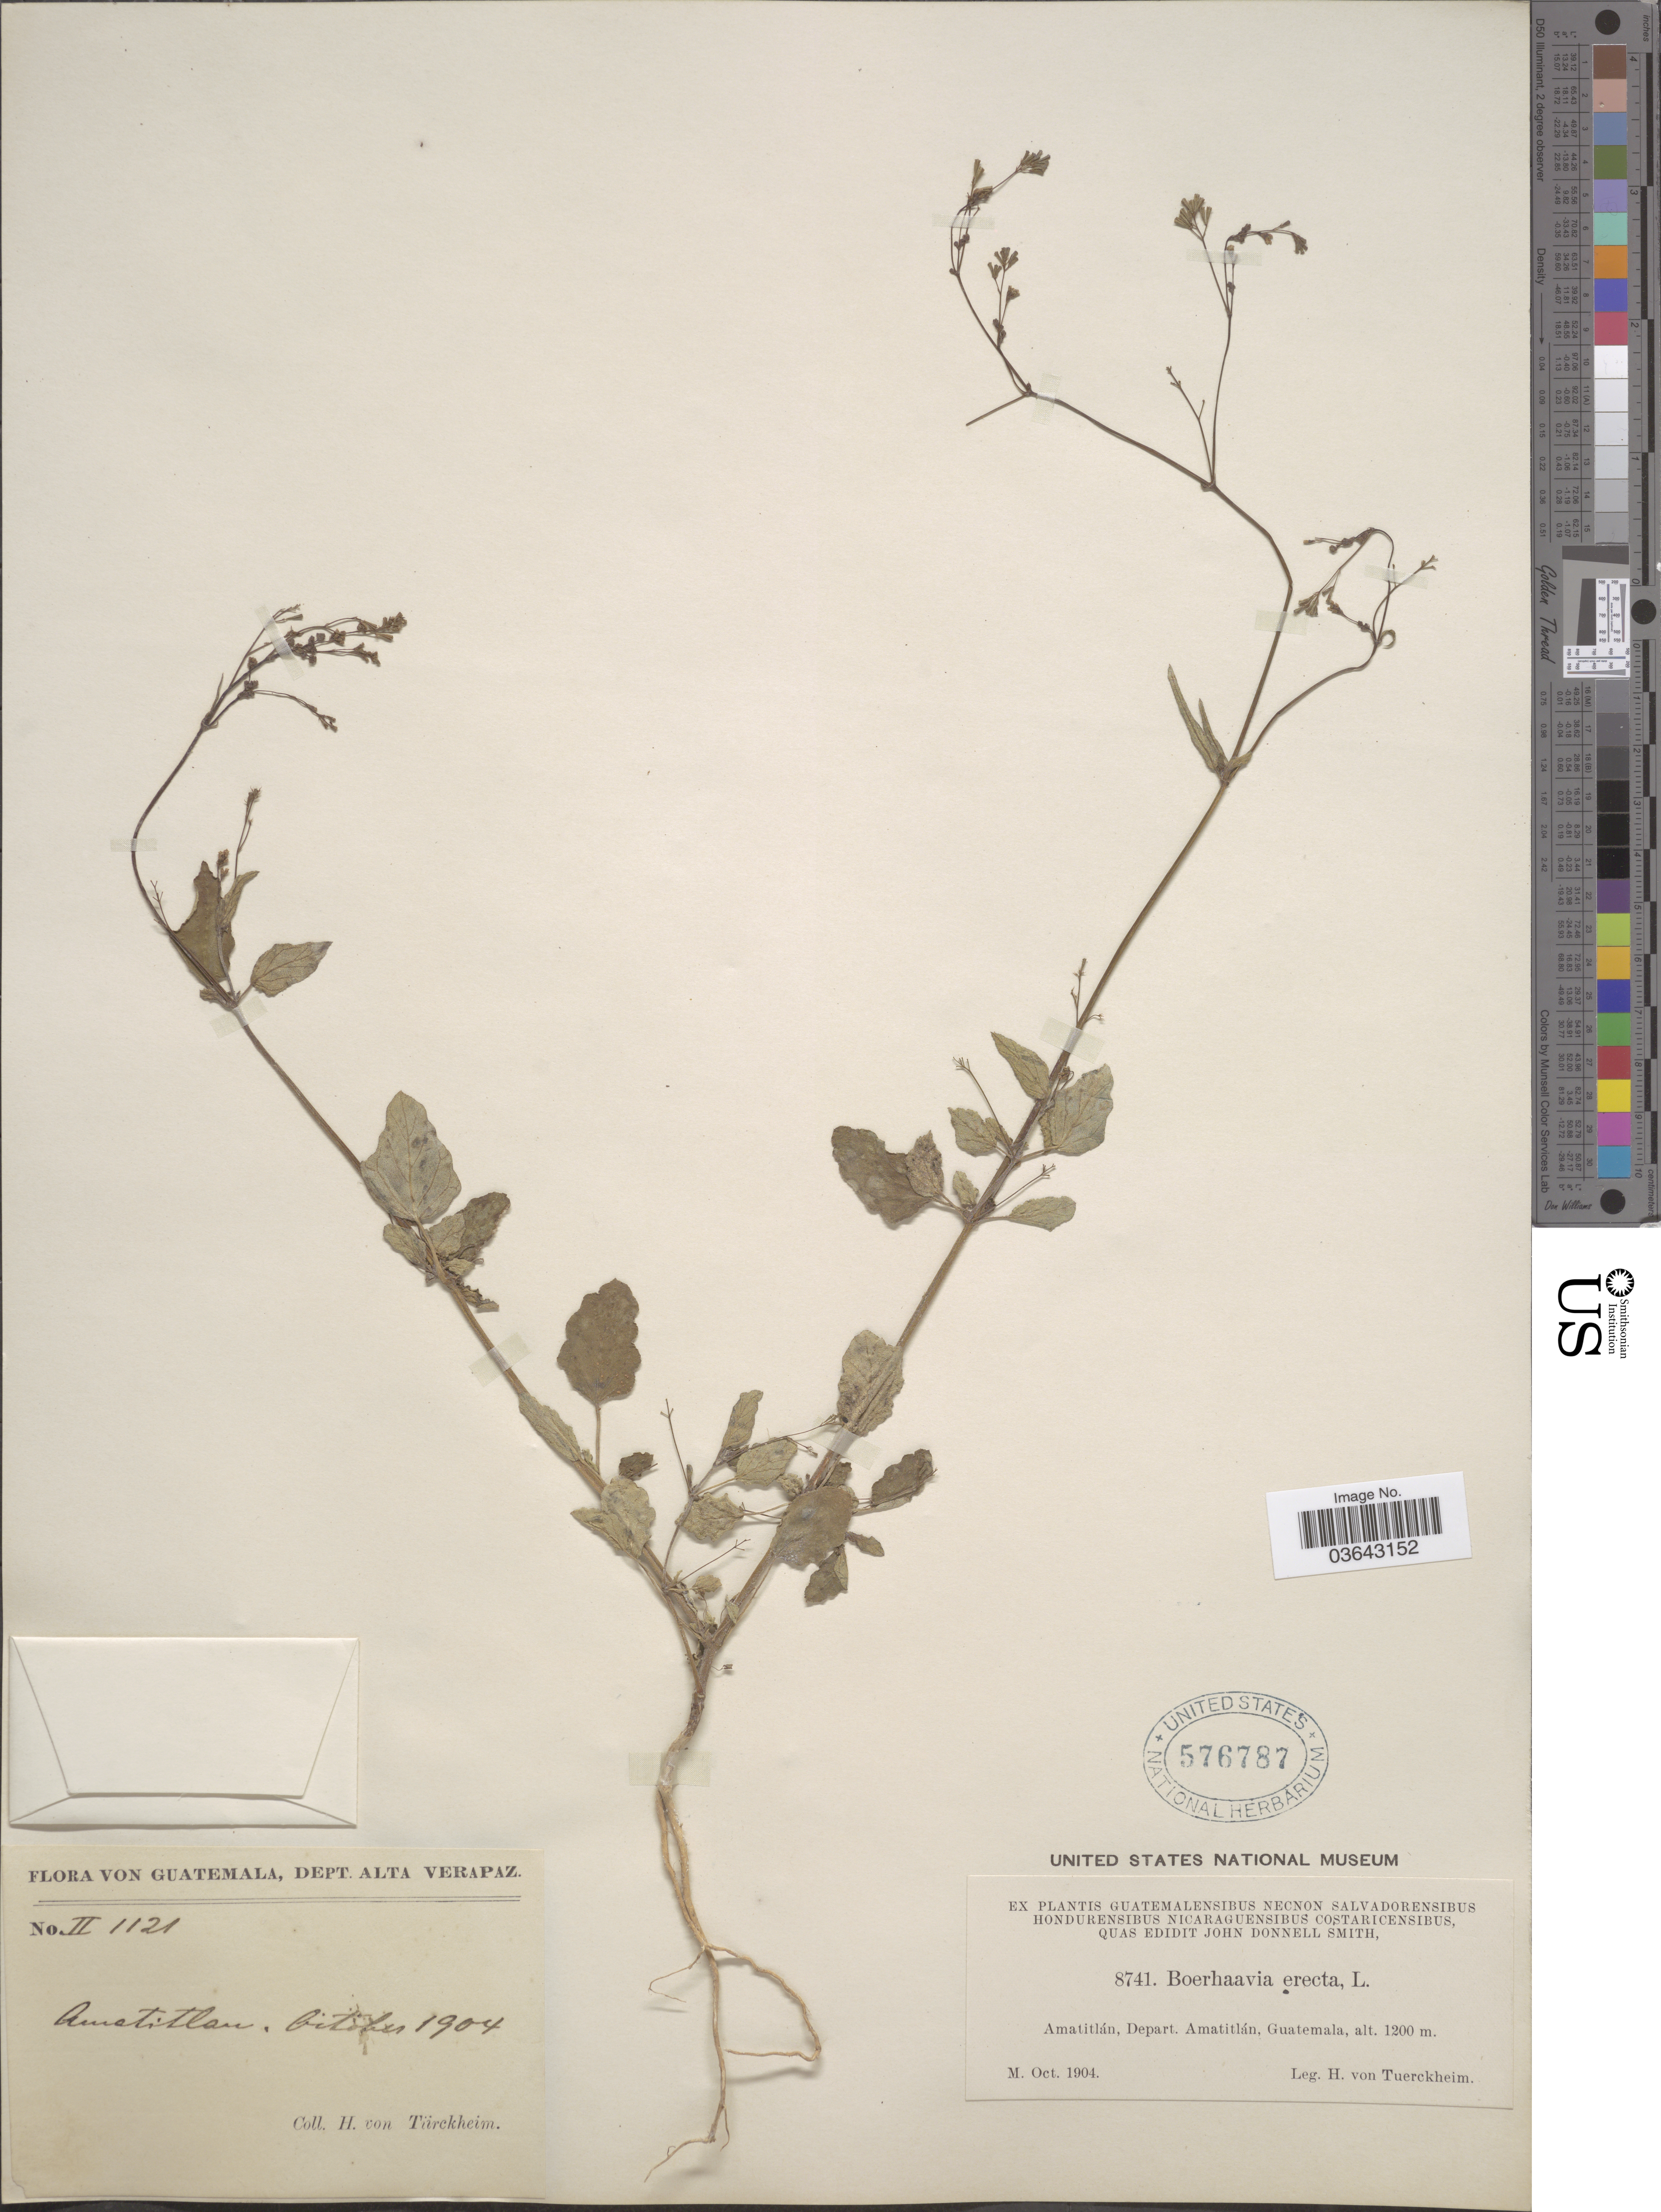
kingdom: Plantae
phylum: Tracheophyta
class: Magnoliopsida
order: Caryophyllales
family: Nyctaginaceae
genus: Boerhavia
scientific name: Boerhavia erecta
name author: L.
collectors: H. von Türckheim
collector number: II1121/8741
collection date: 1904-10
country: Guatemala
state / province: Alta Verapaz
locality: Dept. Alta Verapaz. Amatitlan. Amatitlán, Depart. Amatitlán.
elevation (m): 1200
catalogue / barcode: US 576787